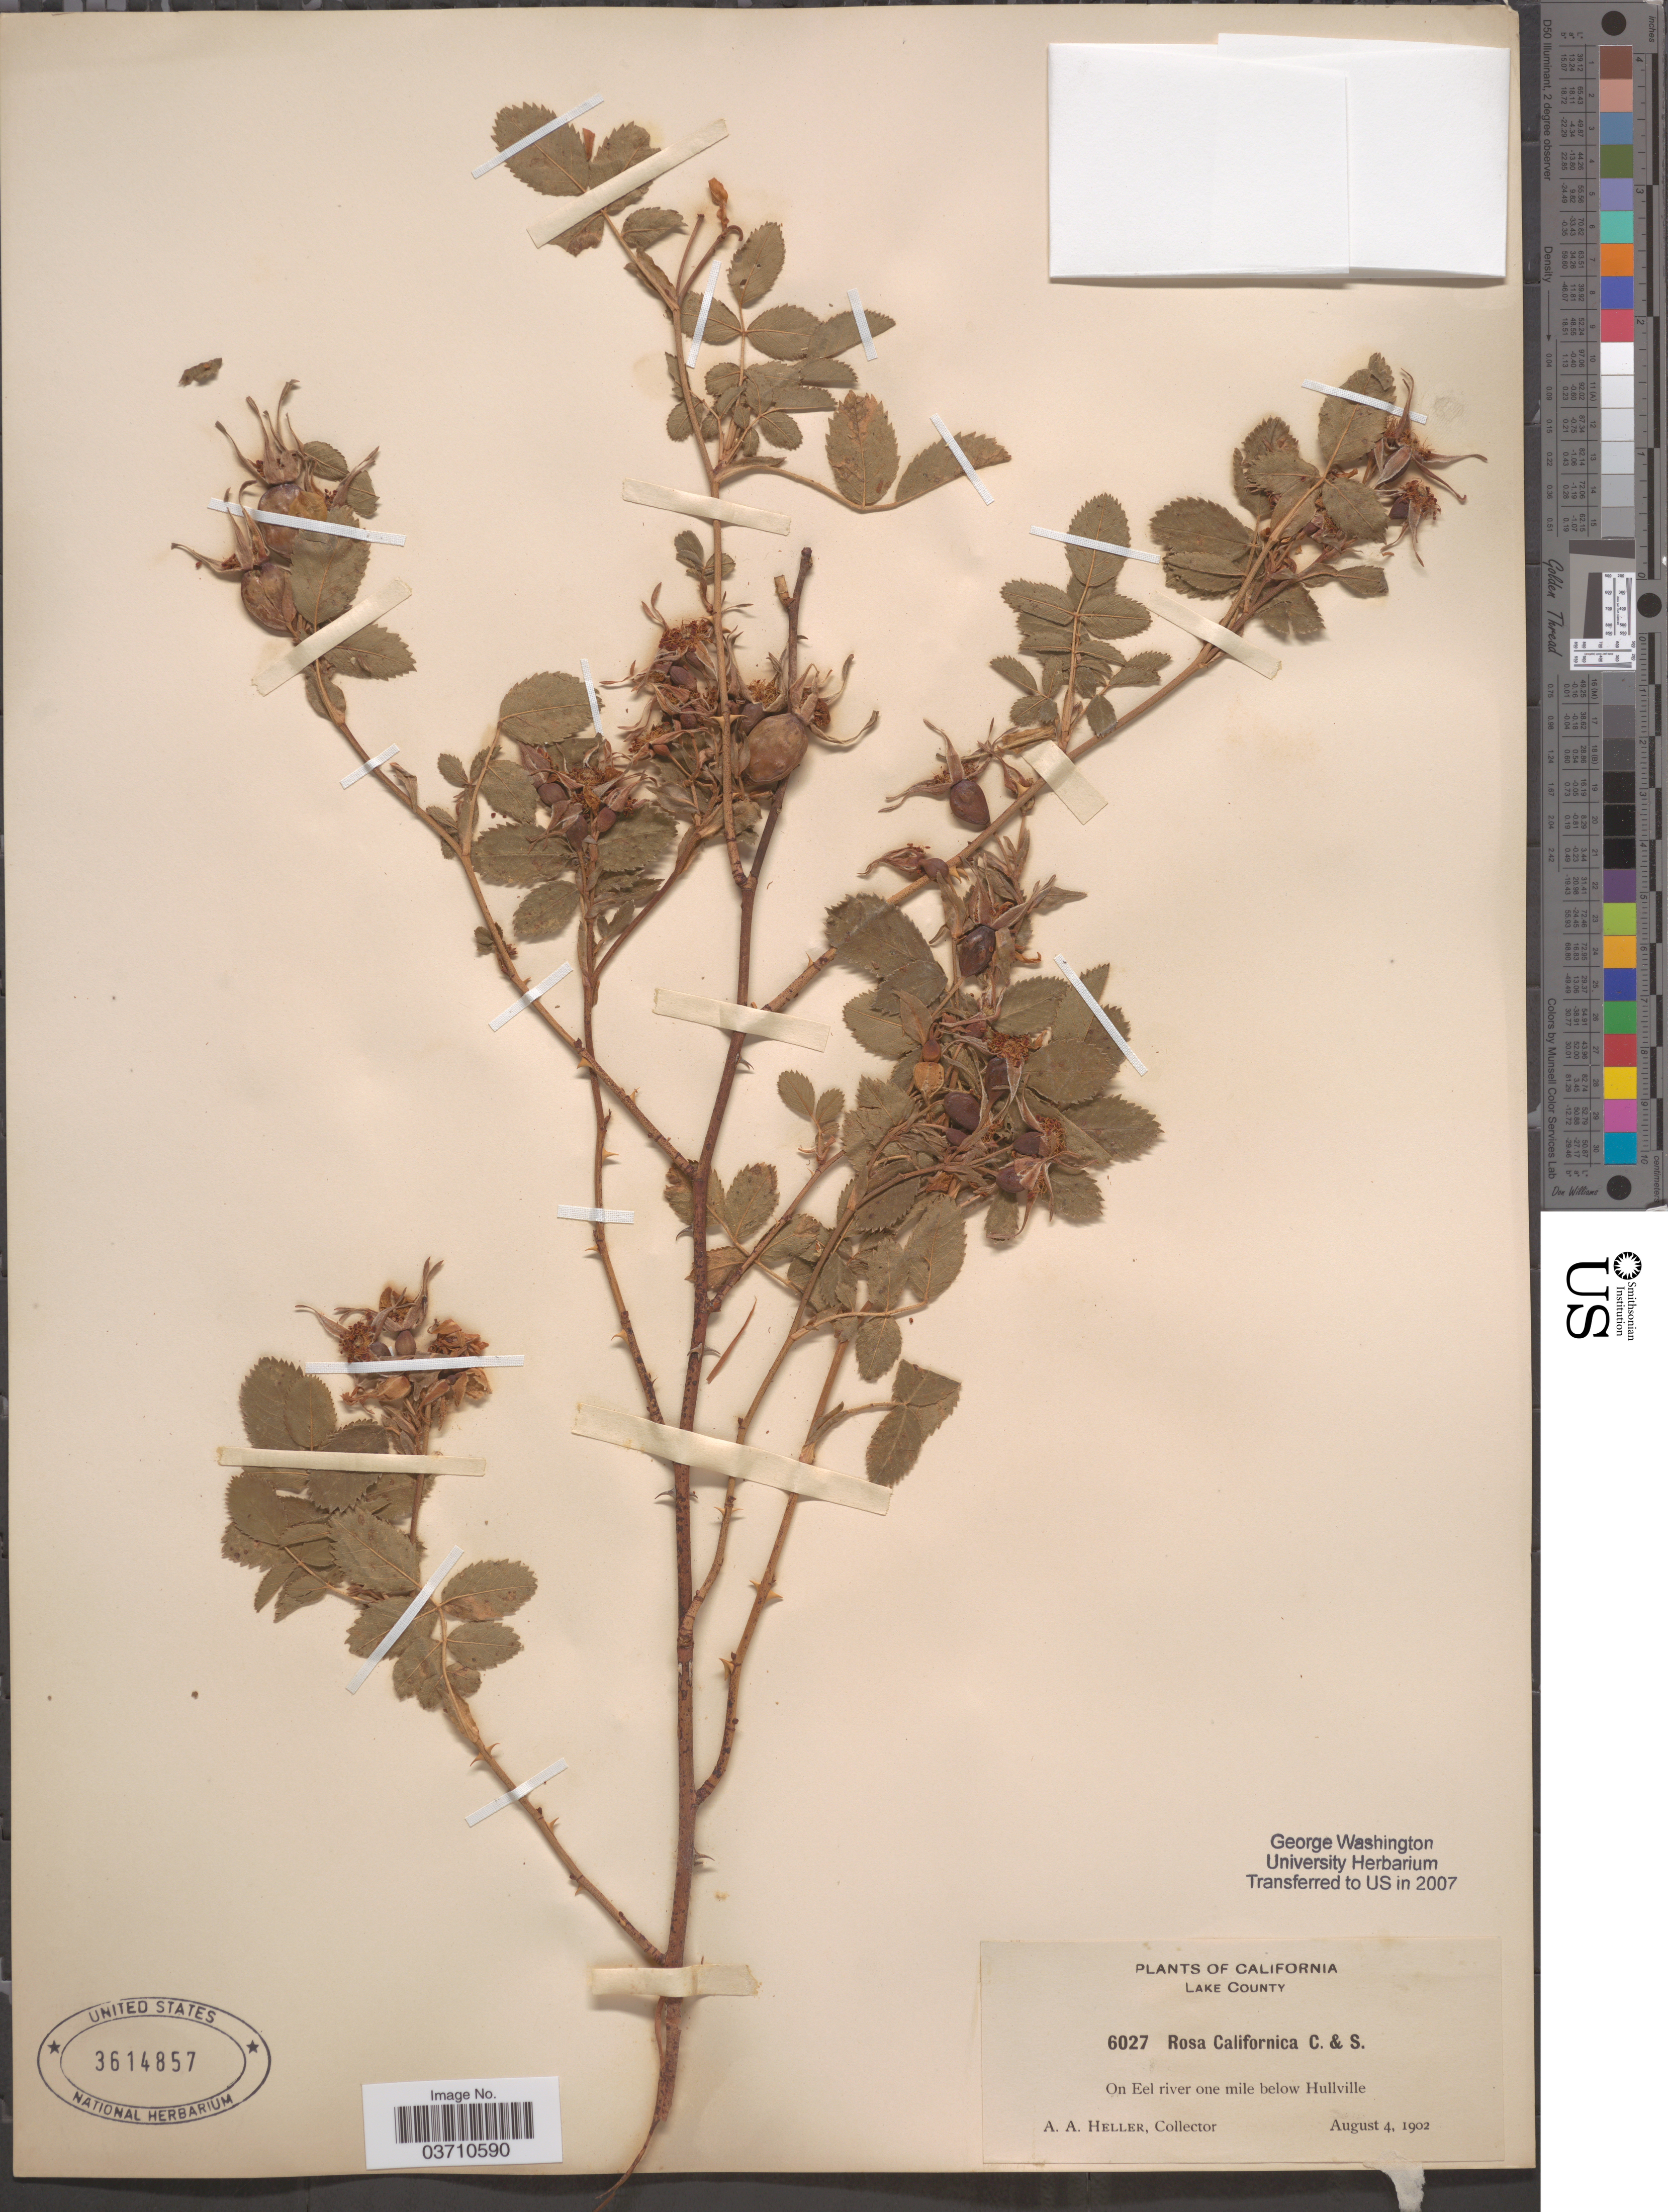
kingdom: Plantae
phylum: Tracheophyta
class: Magnoliopsida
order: Rosales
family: Rosaceae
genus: Rosa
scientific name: Rosa californica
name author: Cham. & Schltdl.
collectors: A. A. Heller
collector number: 6027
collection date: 1902-08-04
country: United States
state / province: California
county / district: Lake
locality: Lake County. On Eel river one mile below Hullville.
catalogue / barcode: US 3614857